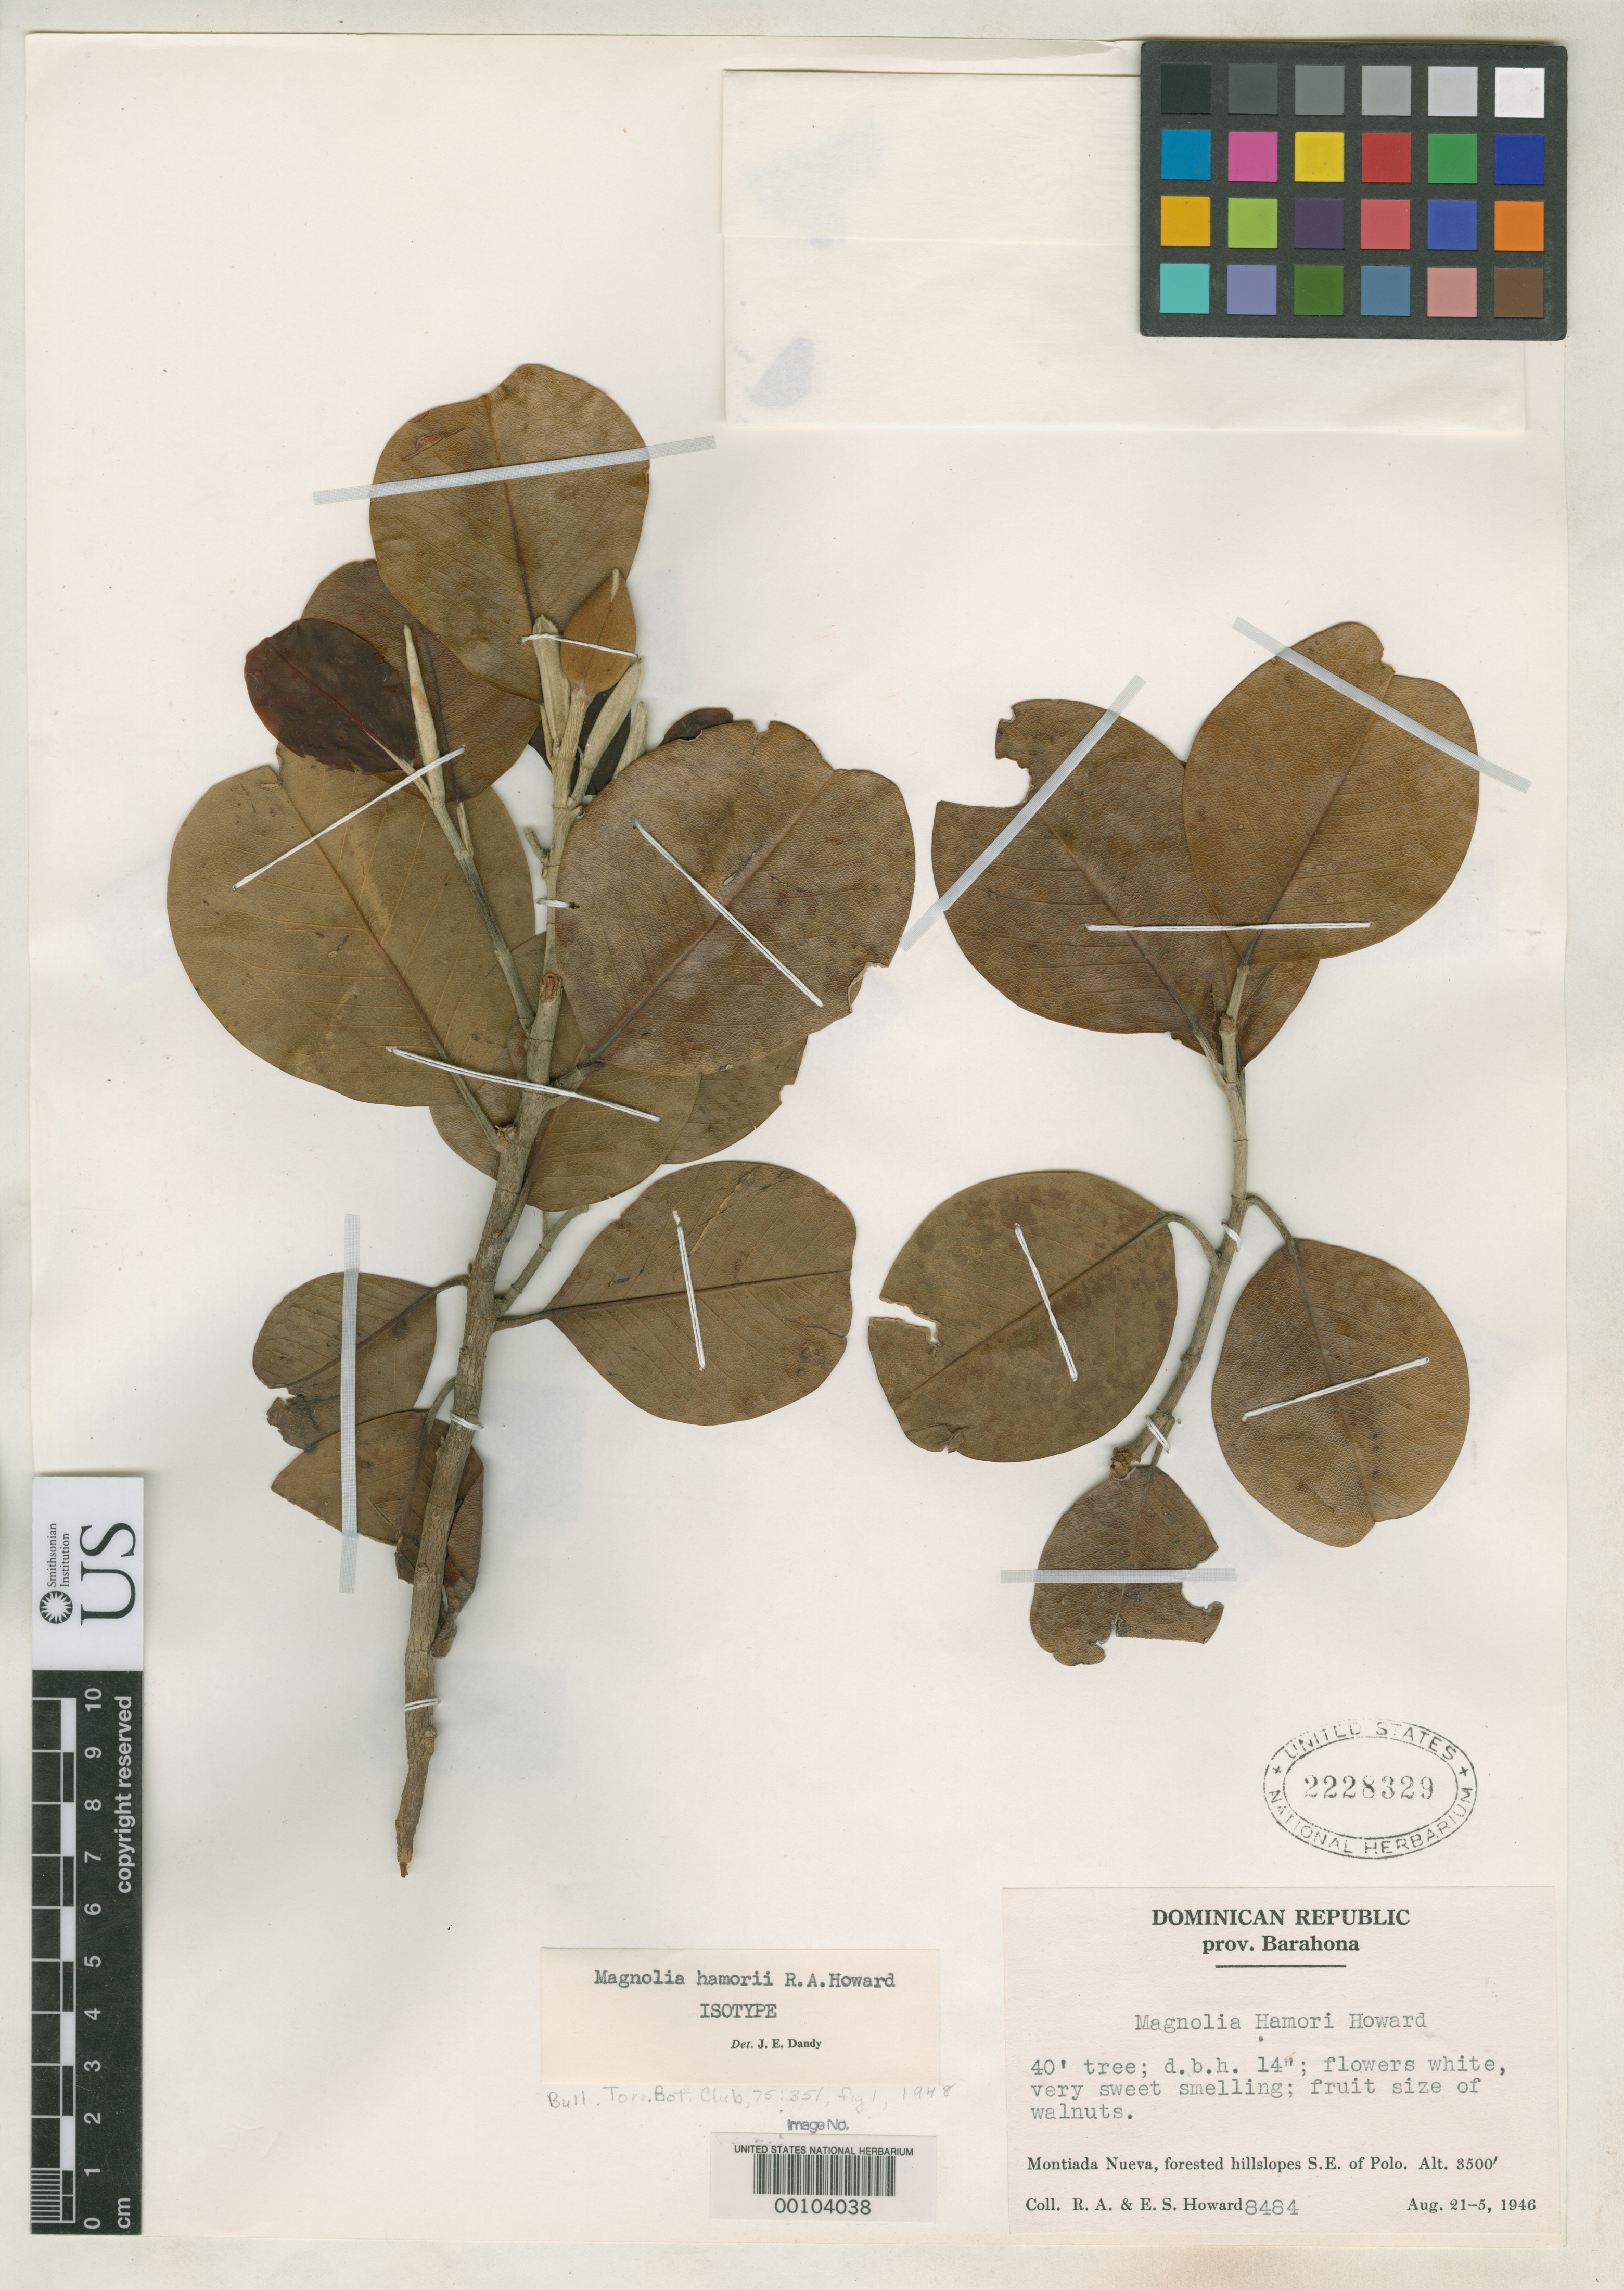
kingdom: Plantae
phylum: Tracheophyta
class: Magnoliopsida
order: Magnoliales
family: Magnoliaceae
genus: Magnolia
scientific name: Magnolia hamorii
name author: R.A. Howard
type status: Isotype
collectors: R. A. Howard & E. S. Howard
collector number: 8484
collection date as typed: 21 Aug 1946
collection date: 1946-08-21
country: Dominican Republic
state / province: Barahona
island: Hispaniola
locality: Montiada Nueva, forested hillslopes SE of Polo.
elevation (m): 1067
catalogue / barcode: US 2228329